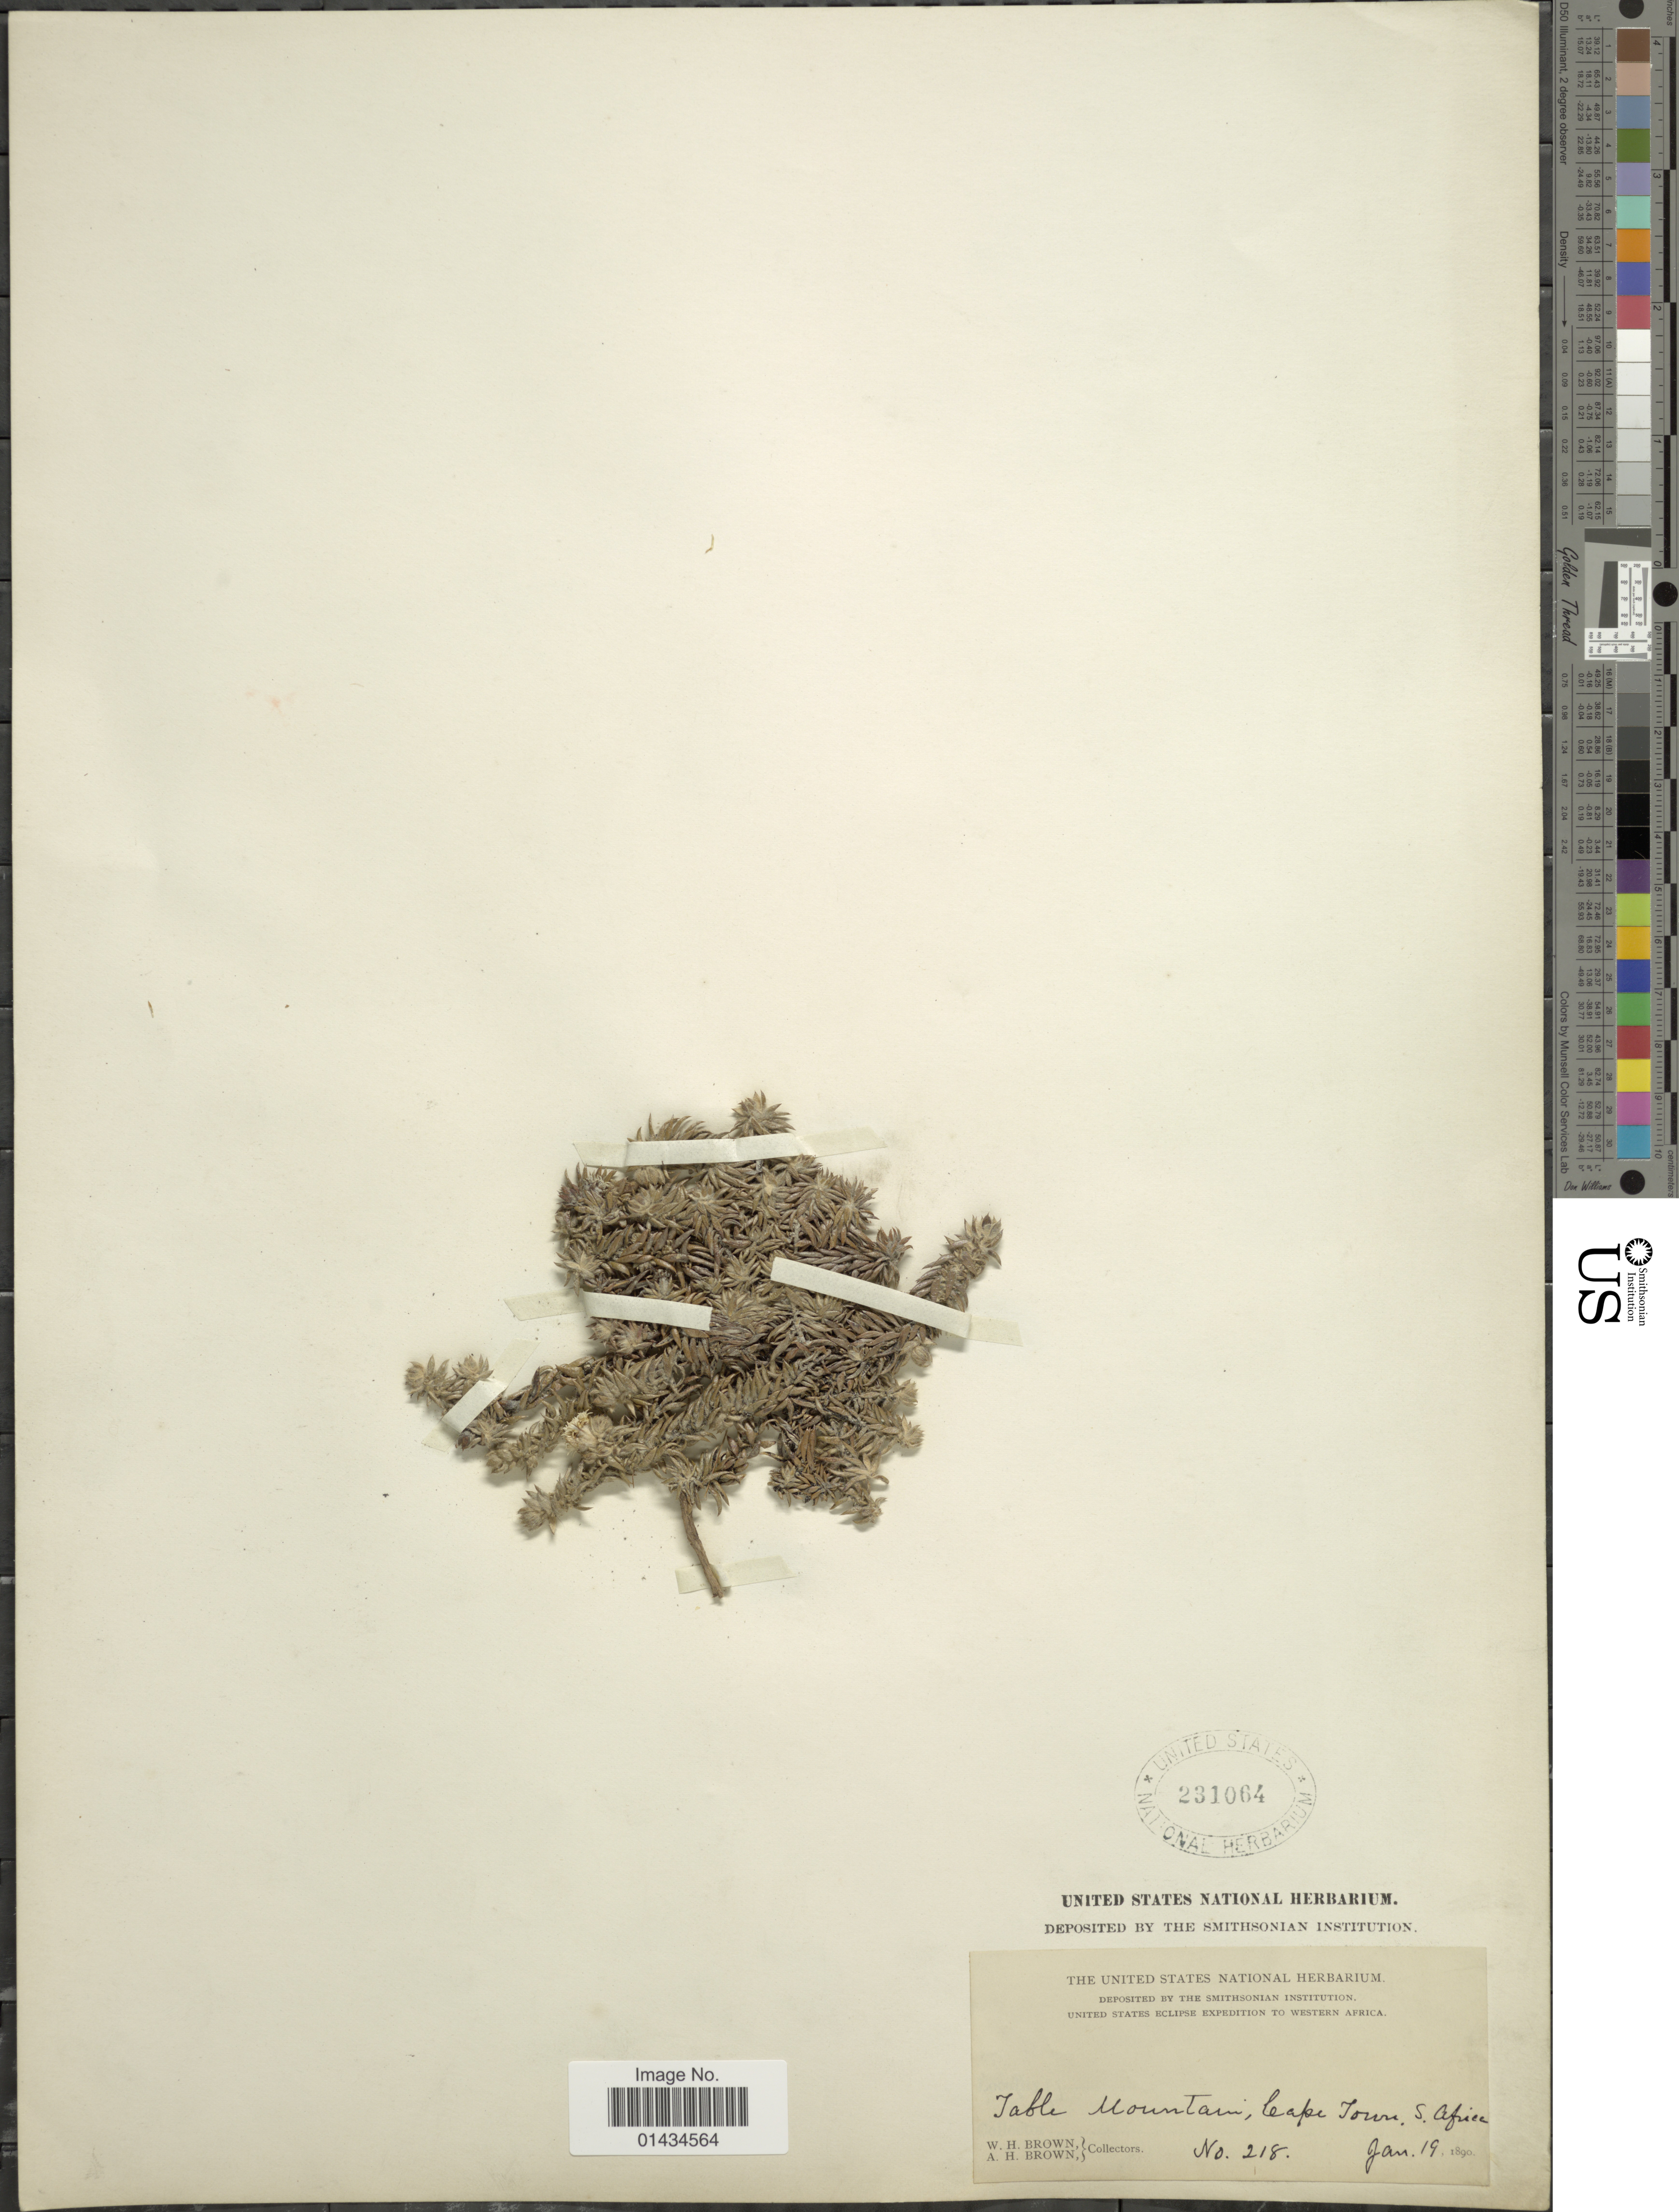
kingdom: Plantae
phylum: Tracheophyta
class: Magnoliopsida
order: Asterales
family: Asteraceae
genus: Stoebe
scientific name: Stoebe sp.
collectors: W. H. Brown & A. H. Brown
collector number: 218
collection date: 1890-01-19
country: South Africa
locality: Table Mountain, Cape Town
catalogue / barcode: US 231064